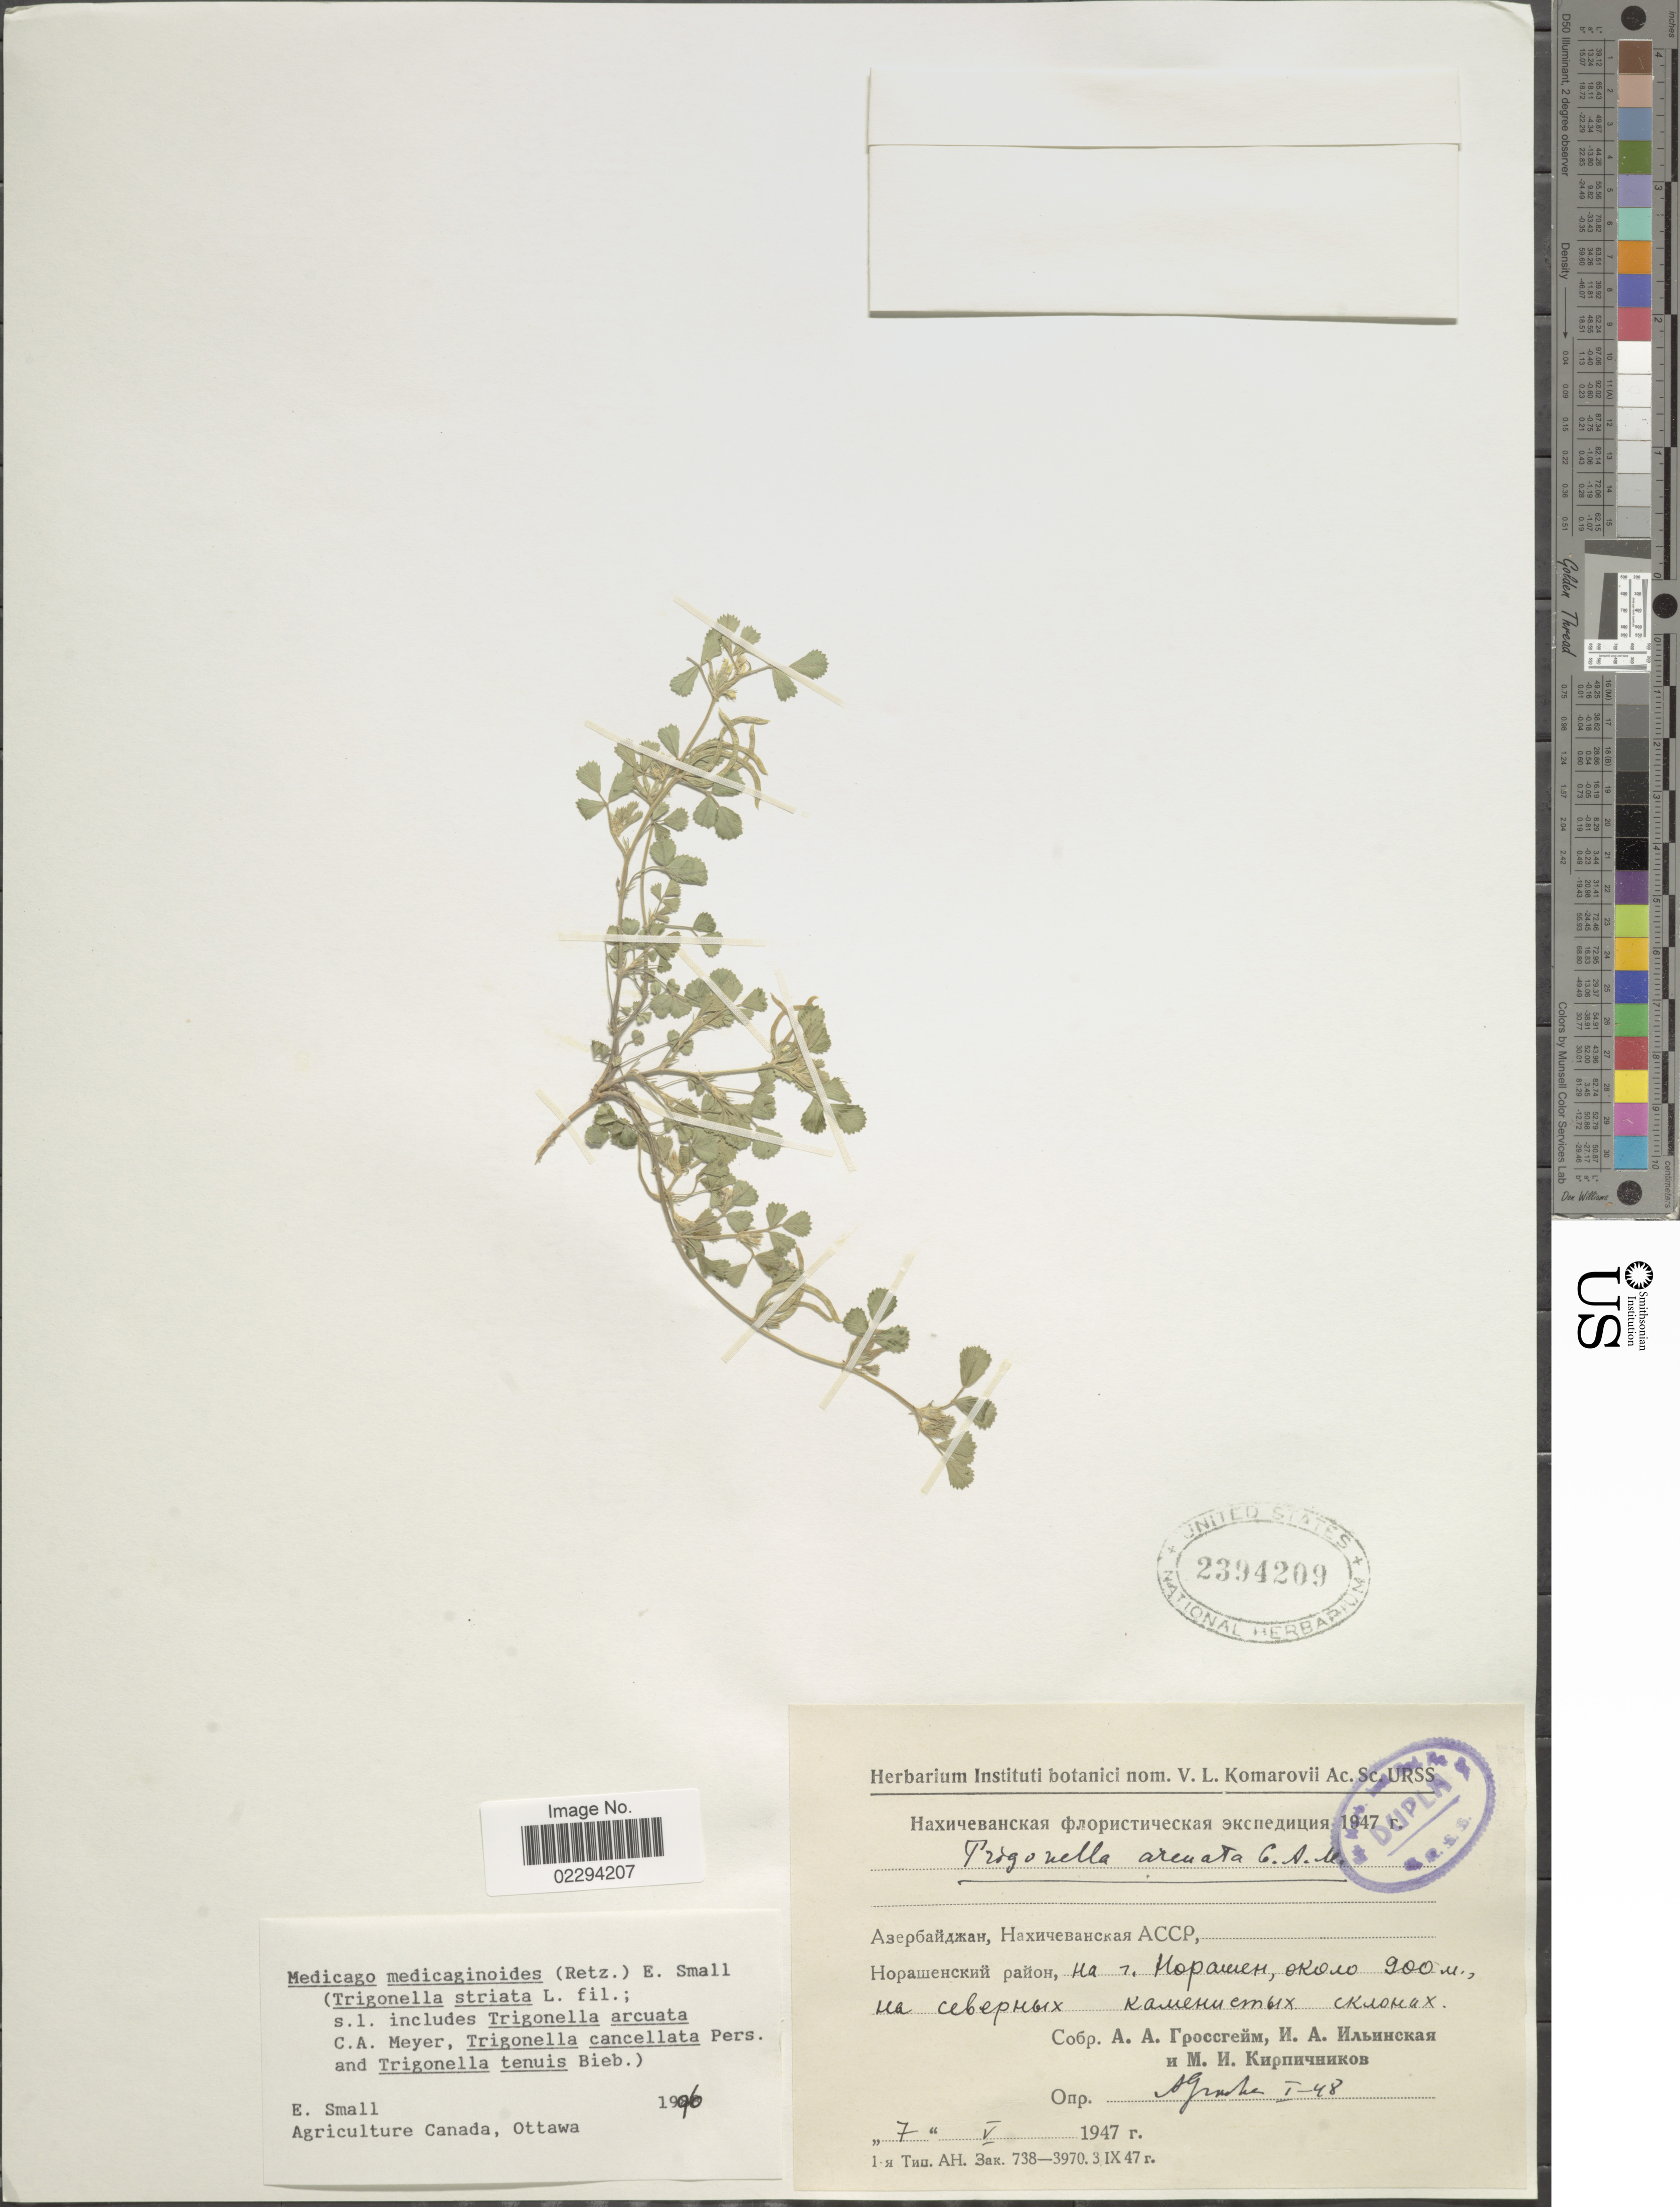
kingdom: Plantae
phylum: Tracheophyta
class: Magnoliopsida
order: Fabales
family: Fabaceae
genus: Medicago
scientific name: Medicago medicaginoides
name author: (Retz.) Small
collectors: A. Grossgame, J. Iljinskaja & M. Kirpicznikov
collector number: X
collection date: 1947-05-07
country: Azerbaijan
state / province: Nakhchivan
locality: Norashen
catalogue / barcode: US 2394209